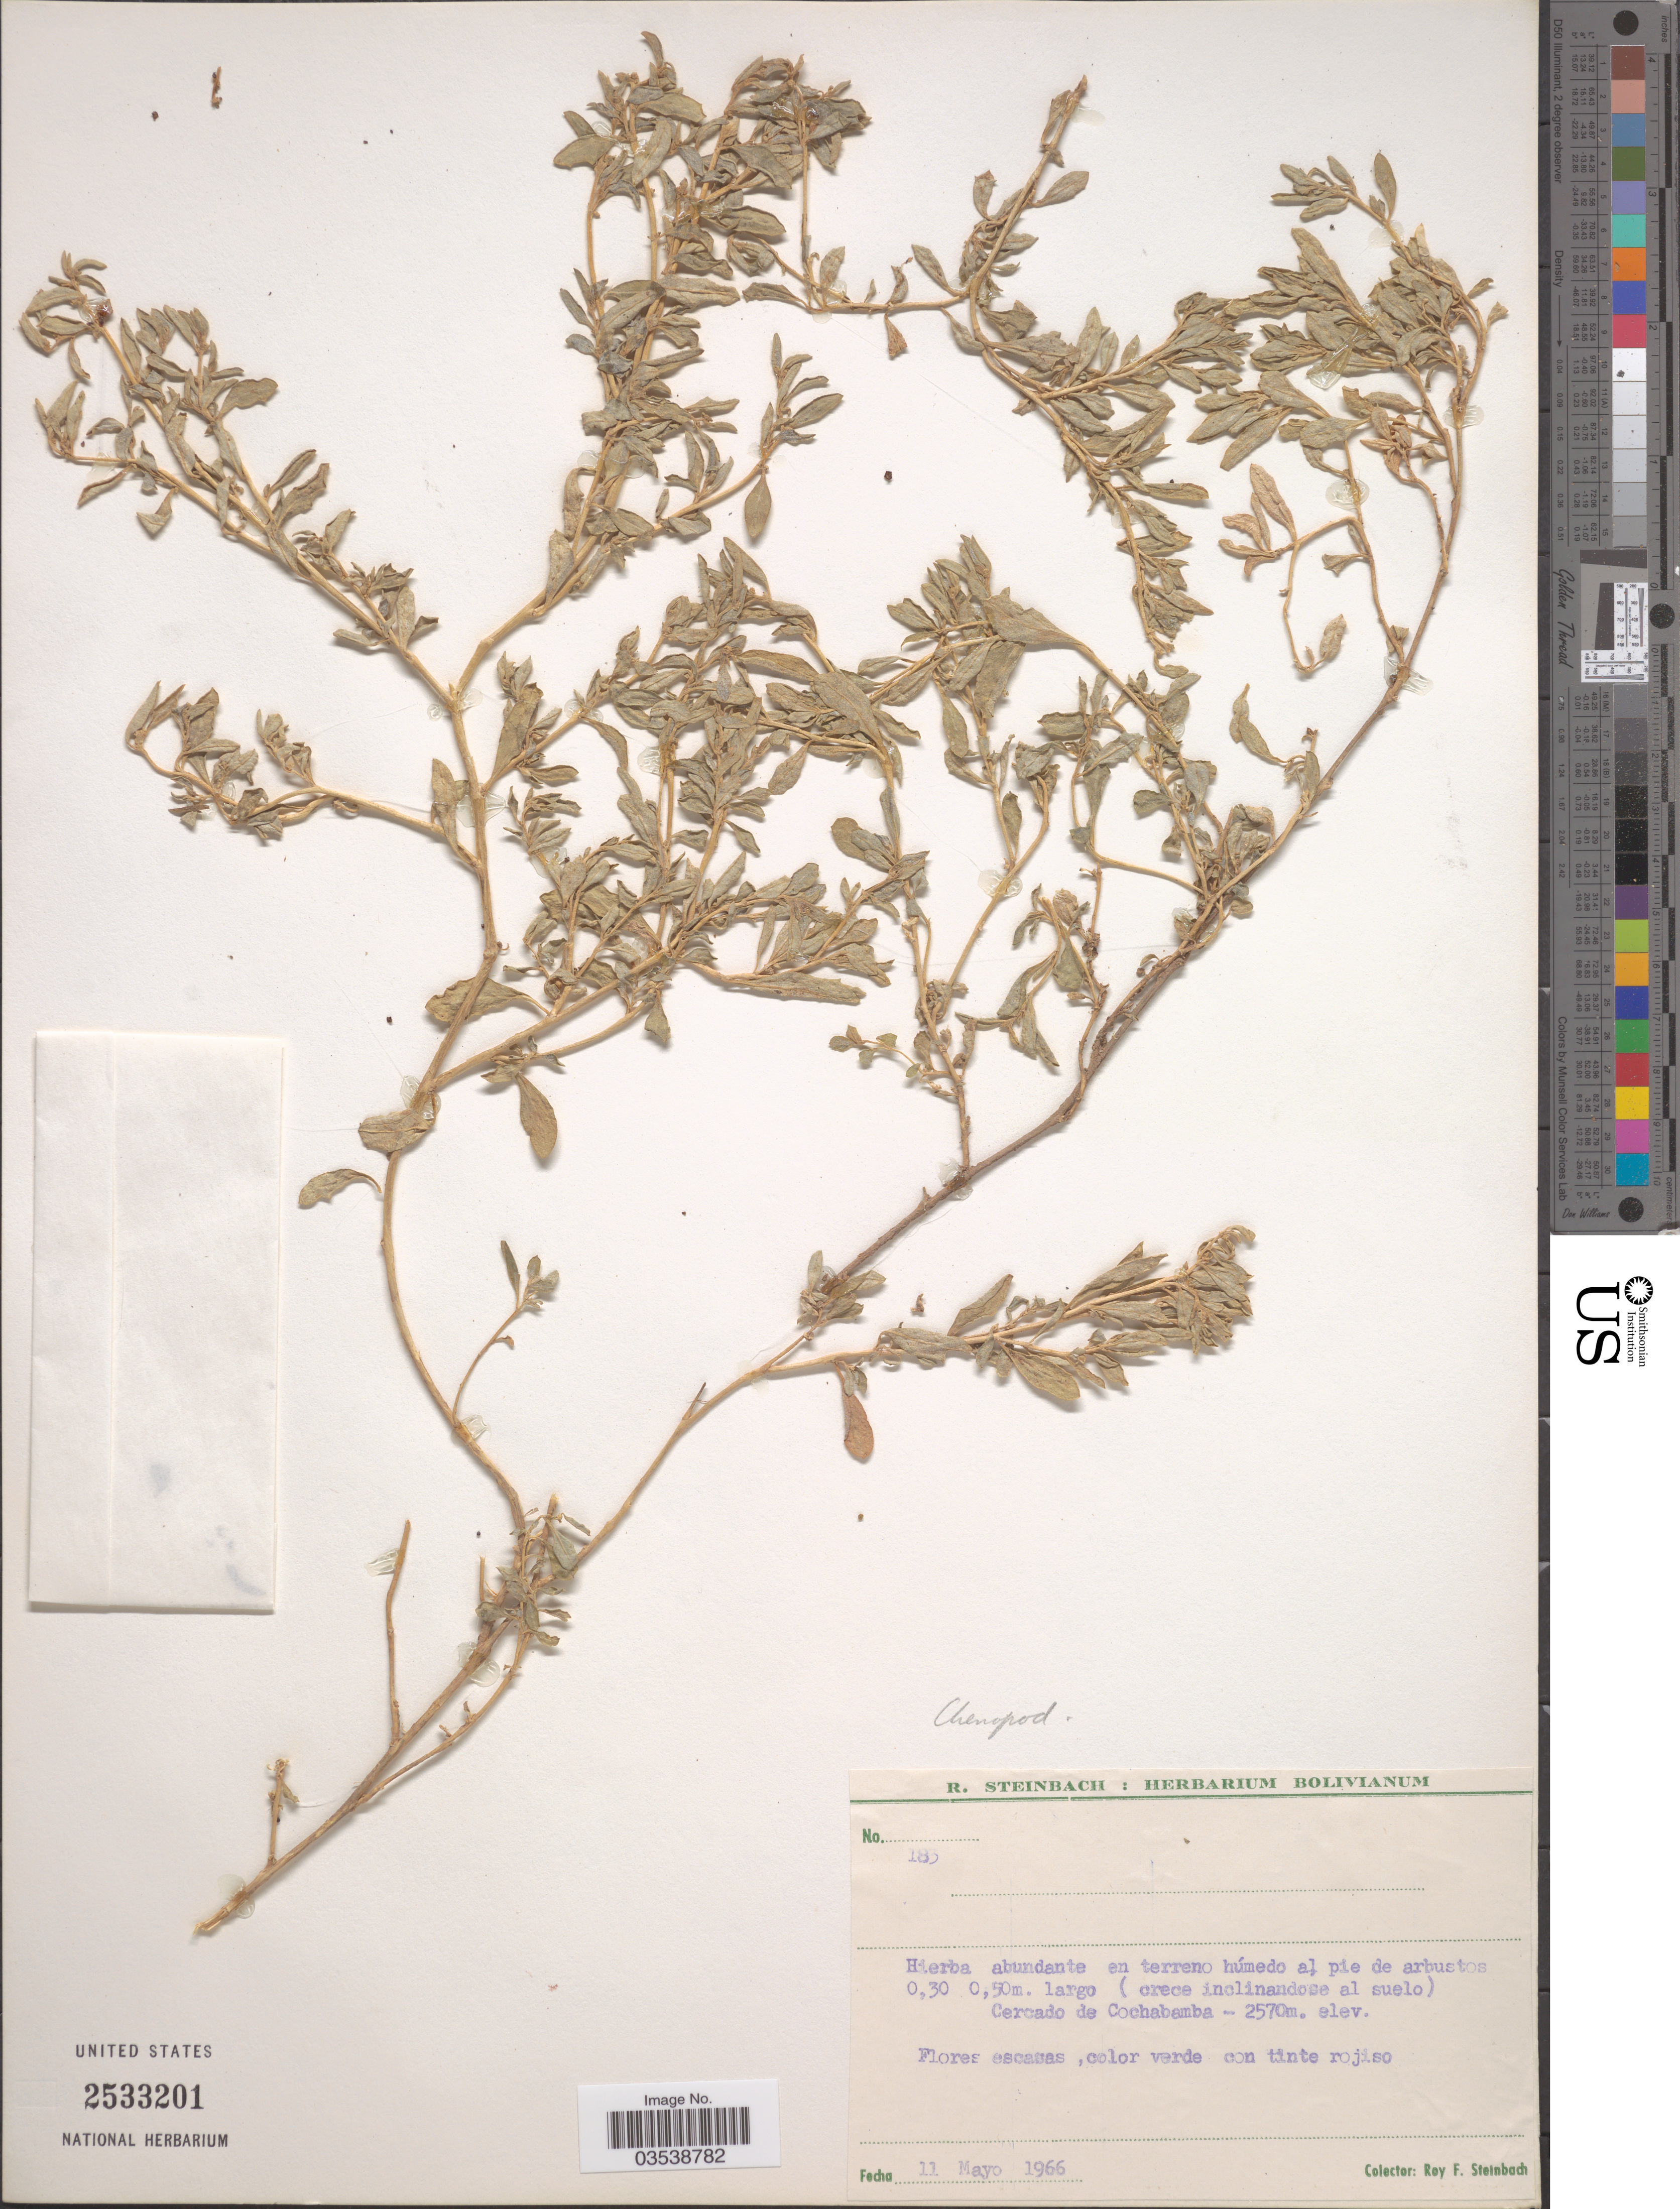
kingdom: Plantae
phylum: Tracheophyta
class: Magnoliopsida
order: Caryophyllales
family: Amaranthaceae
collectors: R. F. Steinbach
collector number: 183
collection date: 1966-05-11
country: Bolivia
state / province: Cochabamba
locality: Cercado de Cochabamba.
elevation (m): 2570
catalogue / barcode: US 2533201